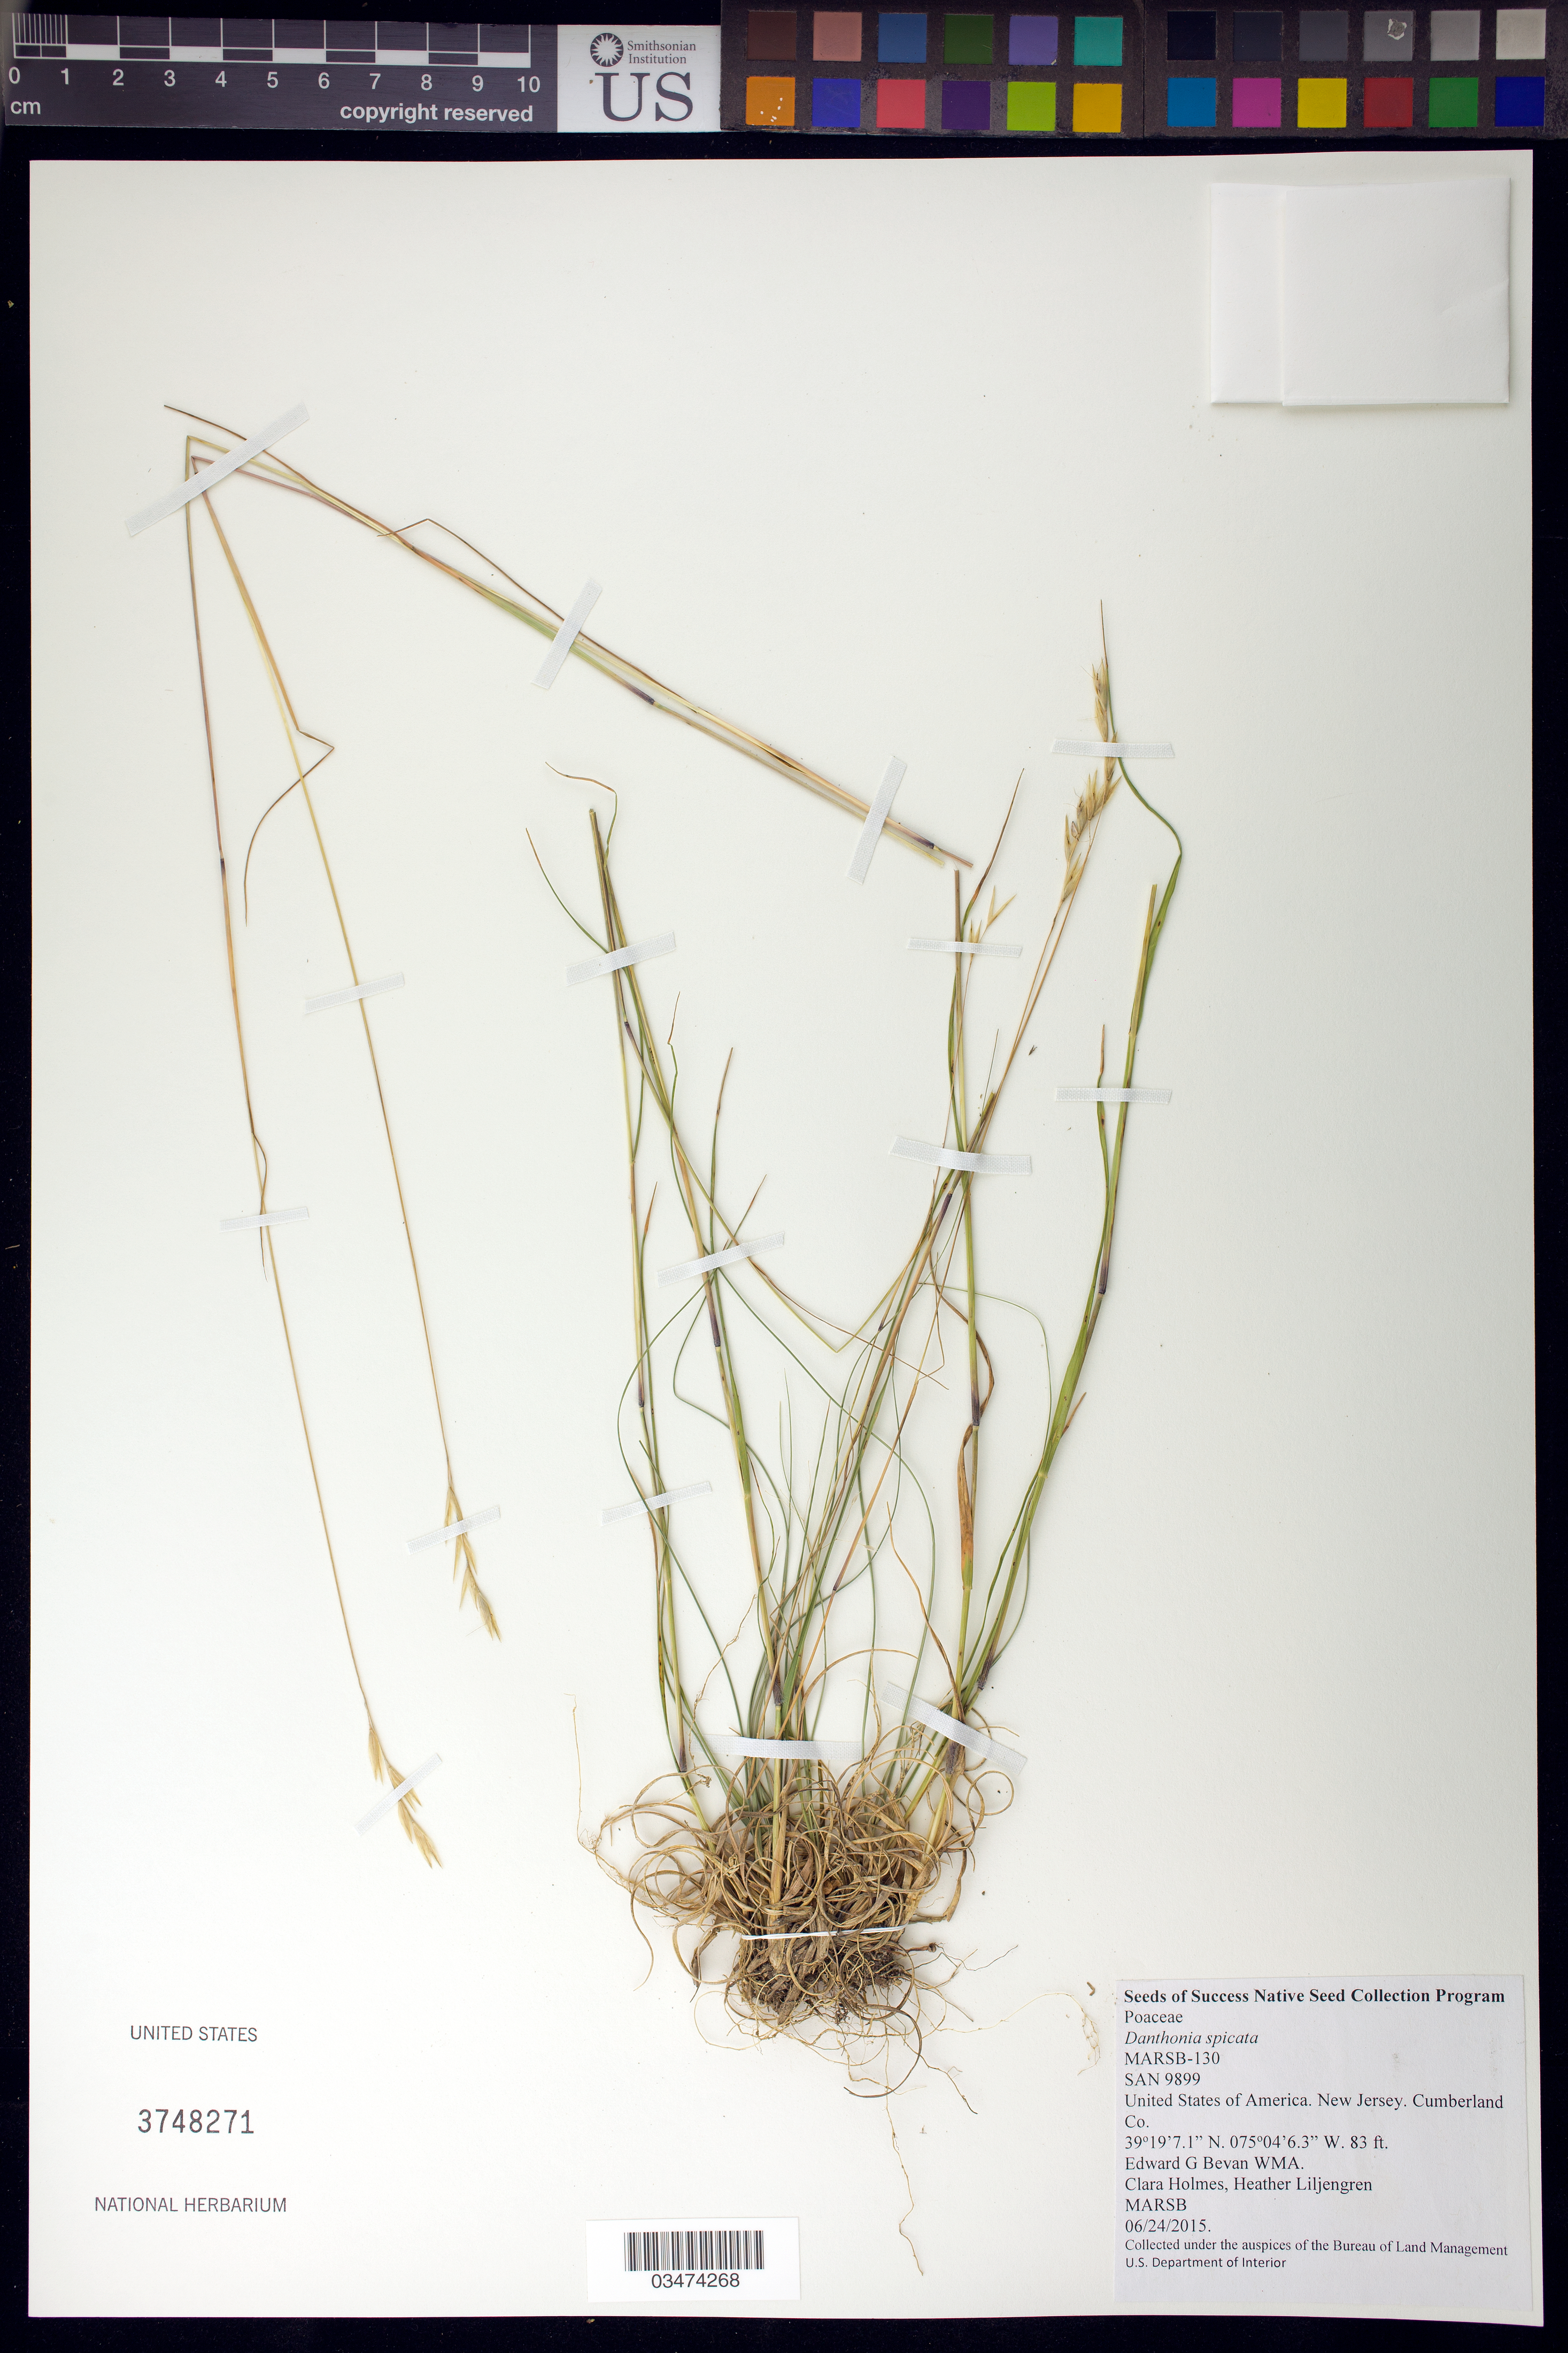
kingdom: Plantae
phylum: Tracheophyta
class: Liliopsida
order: Poales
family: Poaceae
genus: Danthonia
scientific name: Danthonia spicata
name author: (L.) P. Beauv. ex Roem. & Schult.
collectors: C. Holmes & H. Liljengren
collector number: MARSB-130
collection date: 2015-06-24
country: United States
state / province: New Jersey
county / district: Cumberland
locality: Edward G Bevan WMA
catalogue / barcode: US 3748271